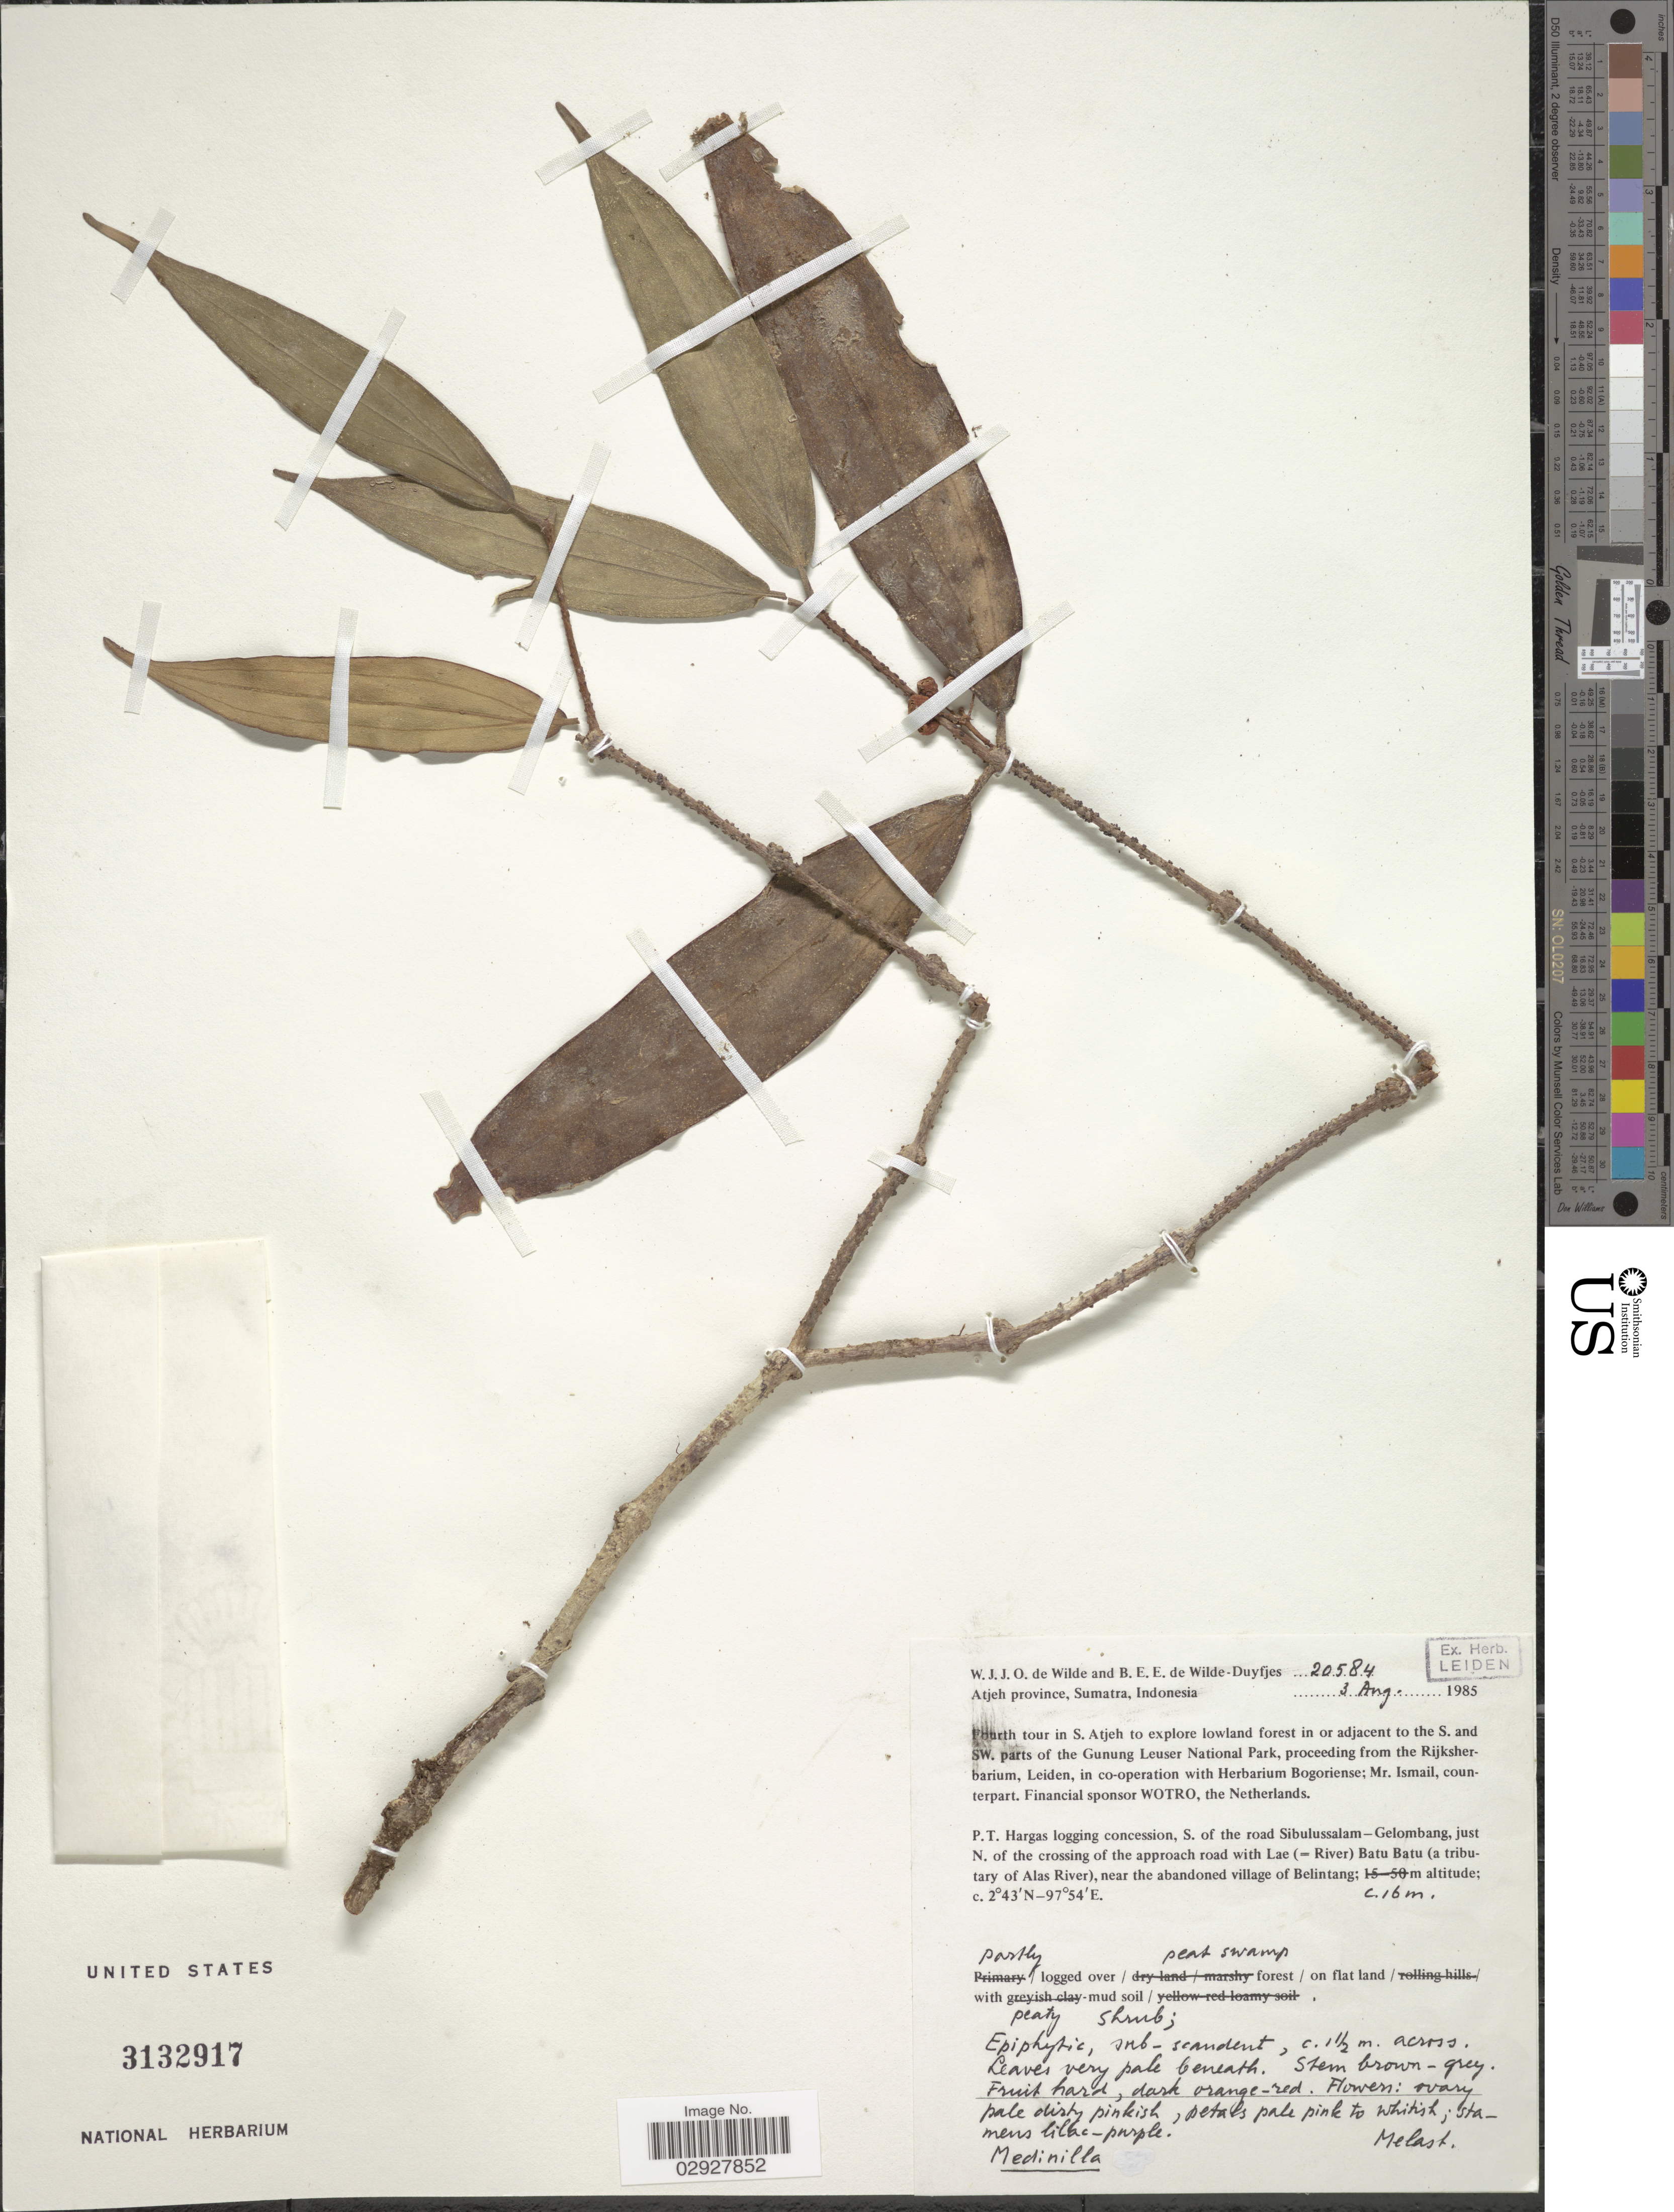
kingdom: Plantae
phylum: Tracheophyta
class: Magnoliopsida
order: Myrtales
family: Melastomataceae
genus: Medinilla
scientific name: Medinilla sp.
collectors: W. J. de Wilde & B. E. de Wilde-Duyfjes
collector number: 20584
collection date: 1985-08-03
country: Indonesia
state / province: Sumatra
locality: Atjeh Province. P.T. Hargas logging concession, S. of the road Sibulussalam-Gelombang, just N. of the crossing of the approach road with Lae (=River) Batu Batu (a tributary of Alas River), near the abandoned village of Belintang.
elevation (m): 16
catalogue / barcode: US 3132917